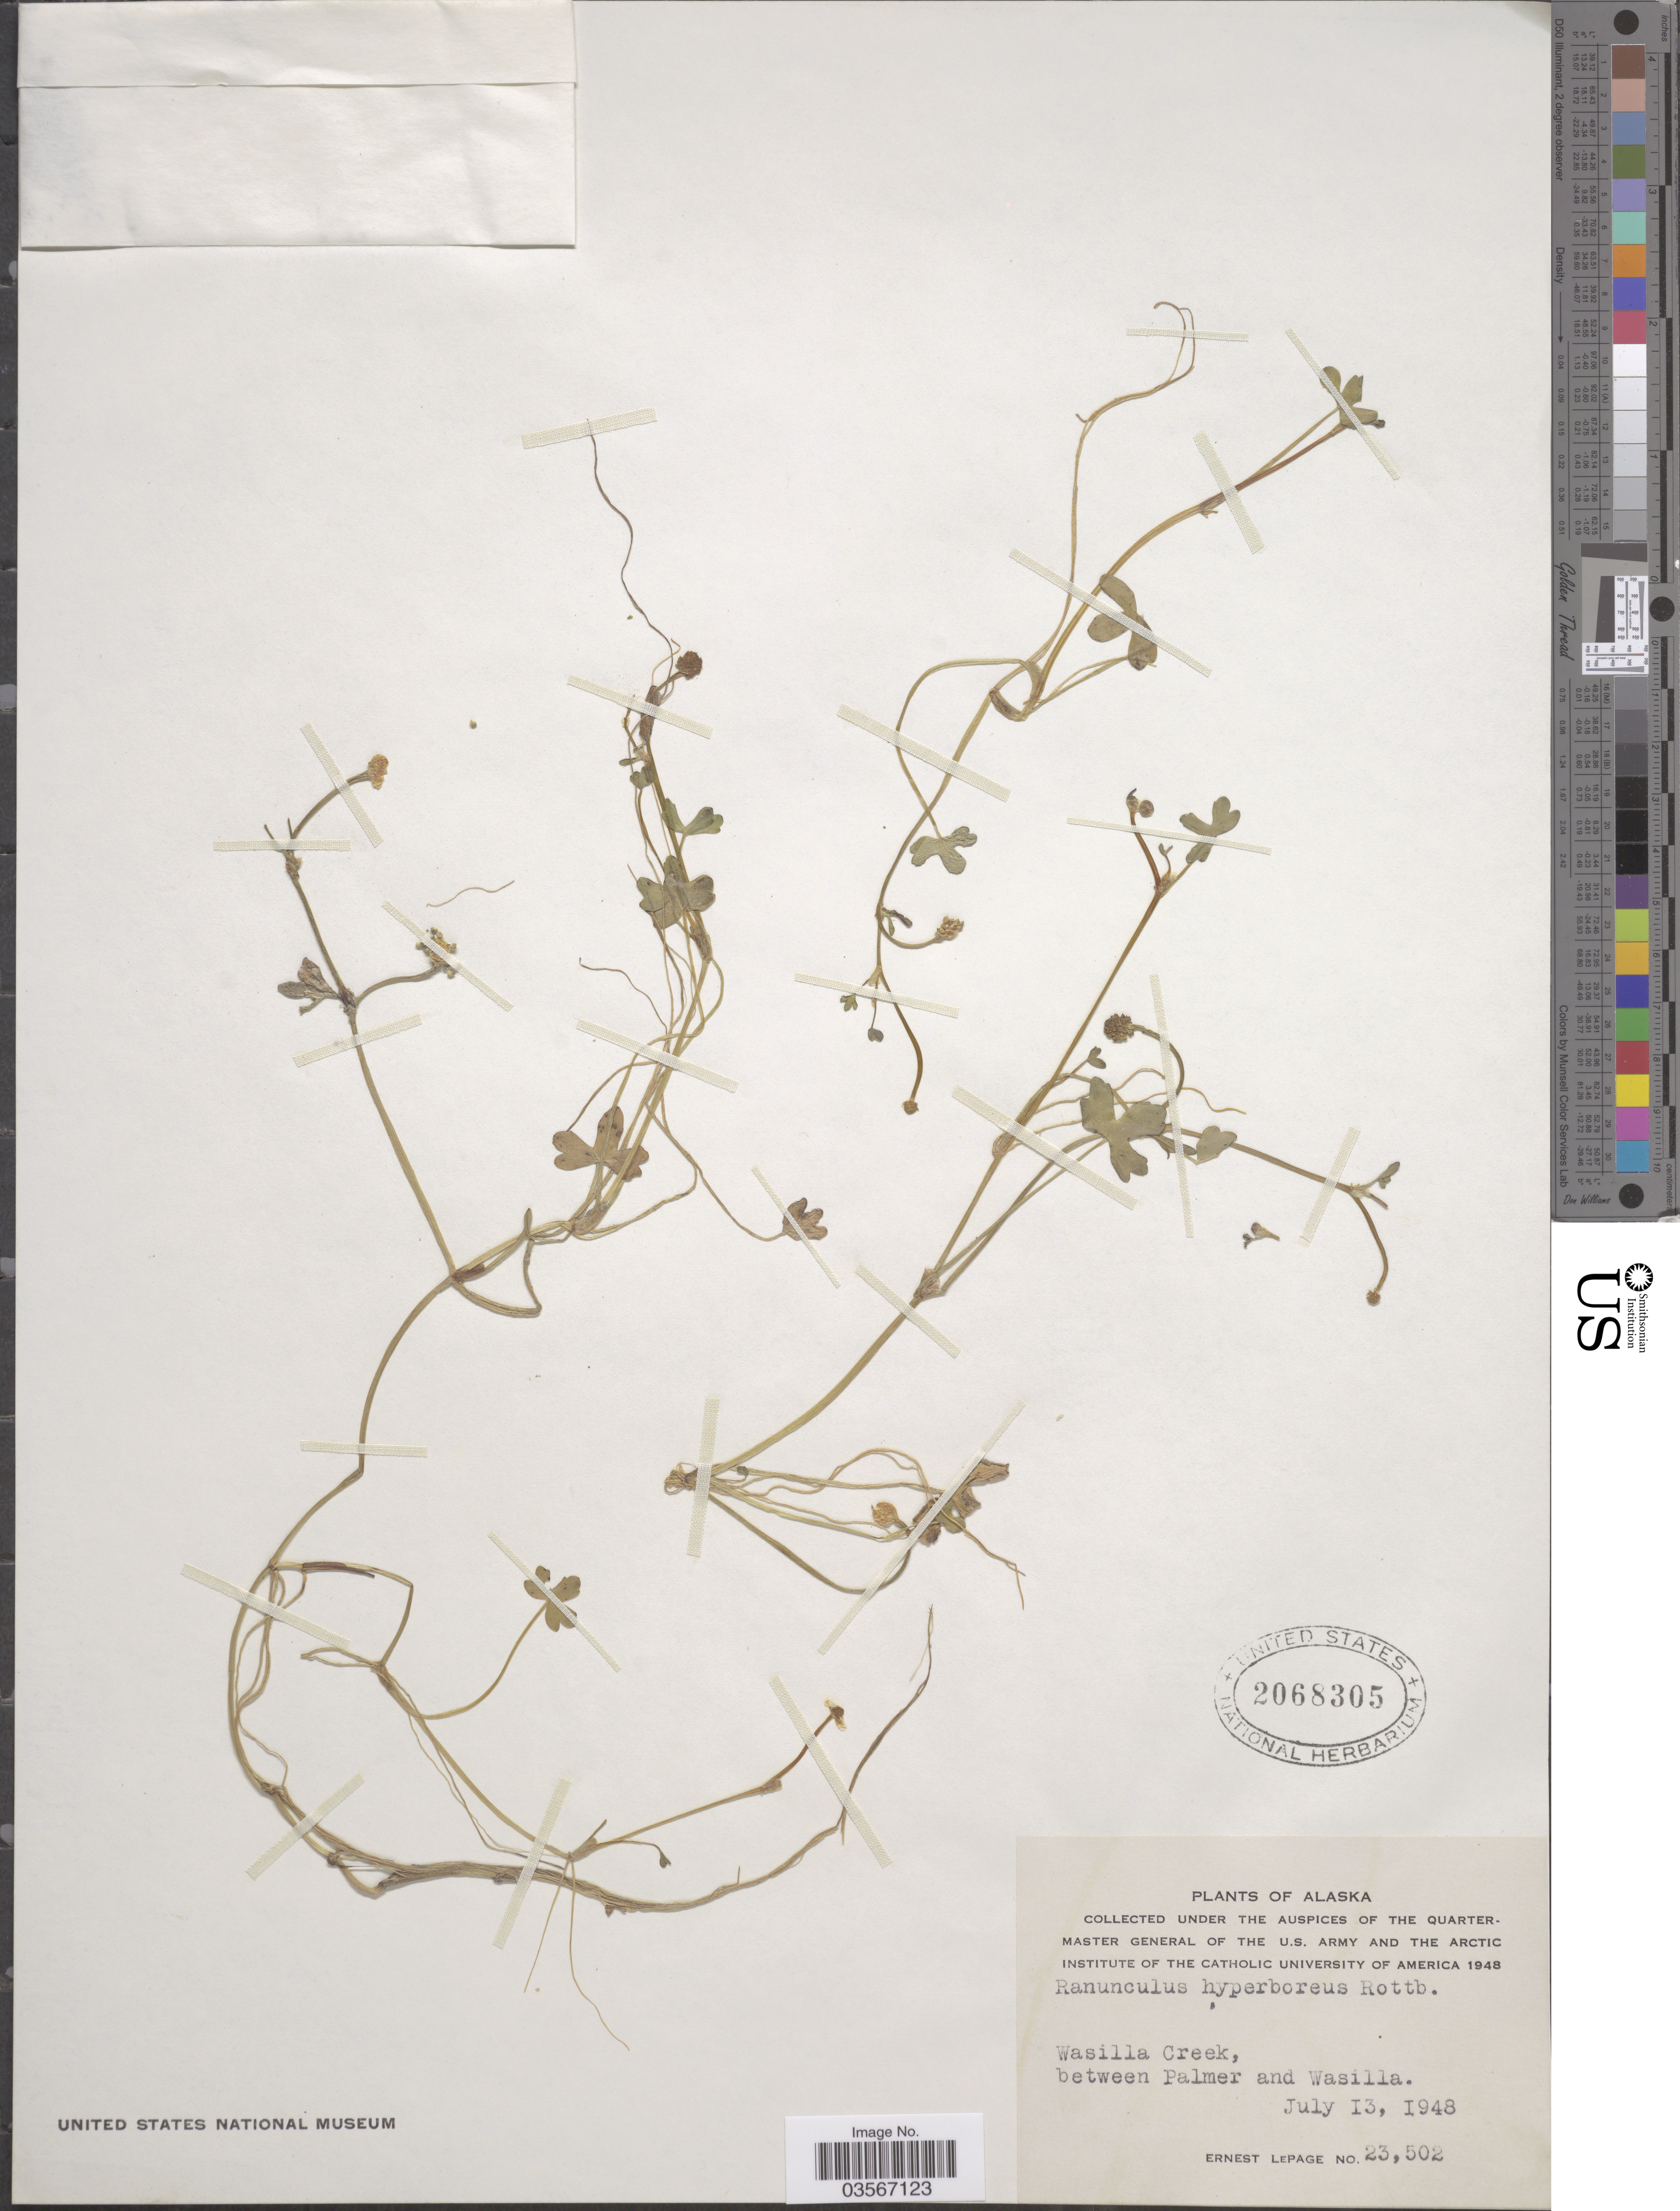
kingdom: Plantae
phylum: Tracheophyta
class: Magnoliopsida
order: Ranunculales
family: Ranunculaceae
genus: Ranunculus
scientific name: Ranunculus hyperboreus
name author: Rottb.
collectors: E. Lepage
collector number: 23502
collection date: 1948-07-13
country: United States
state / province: Alaska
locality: Wasilla Creek, between Palmer and Wasilla.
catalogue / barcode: US 2068305